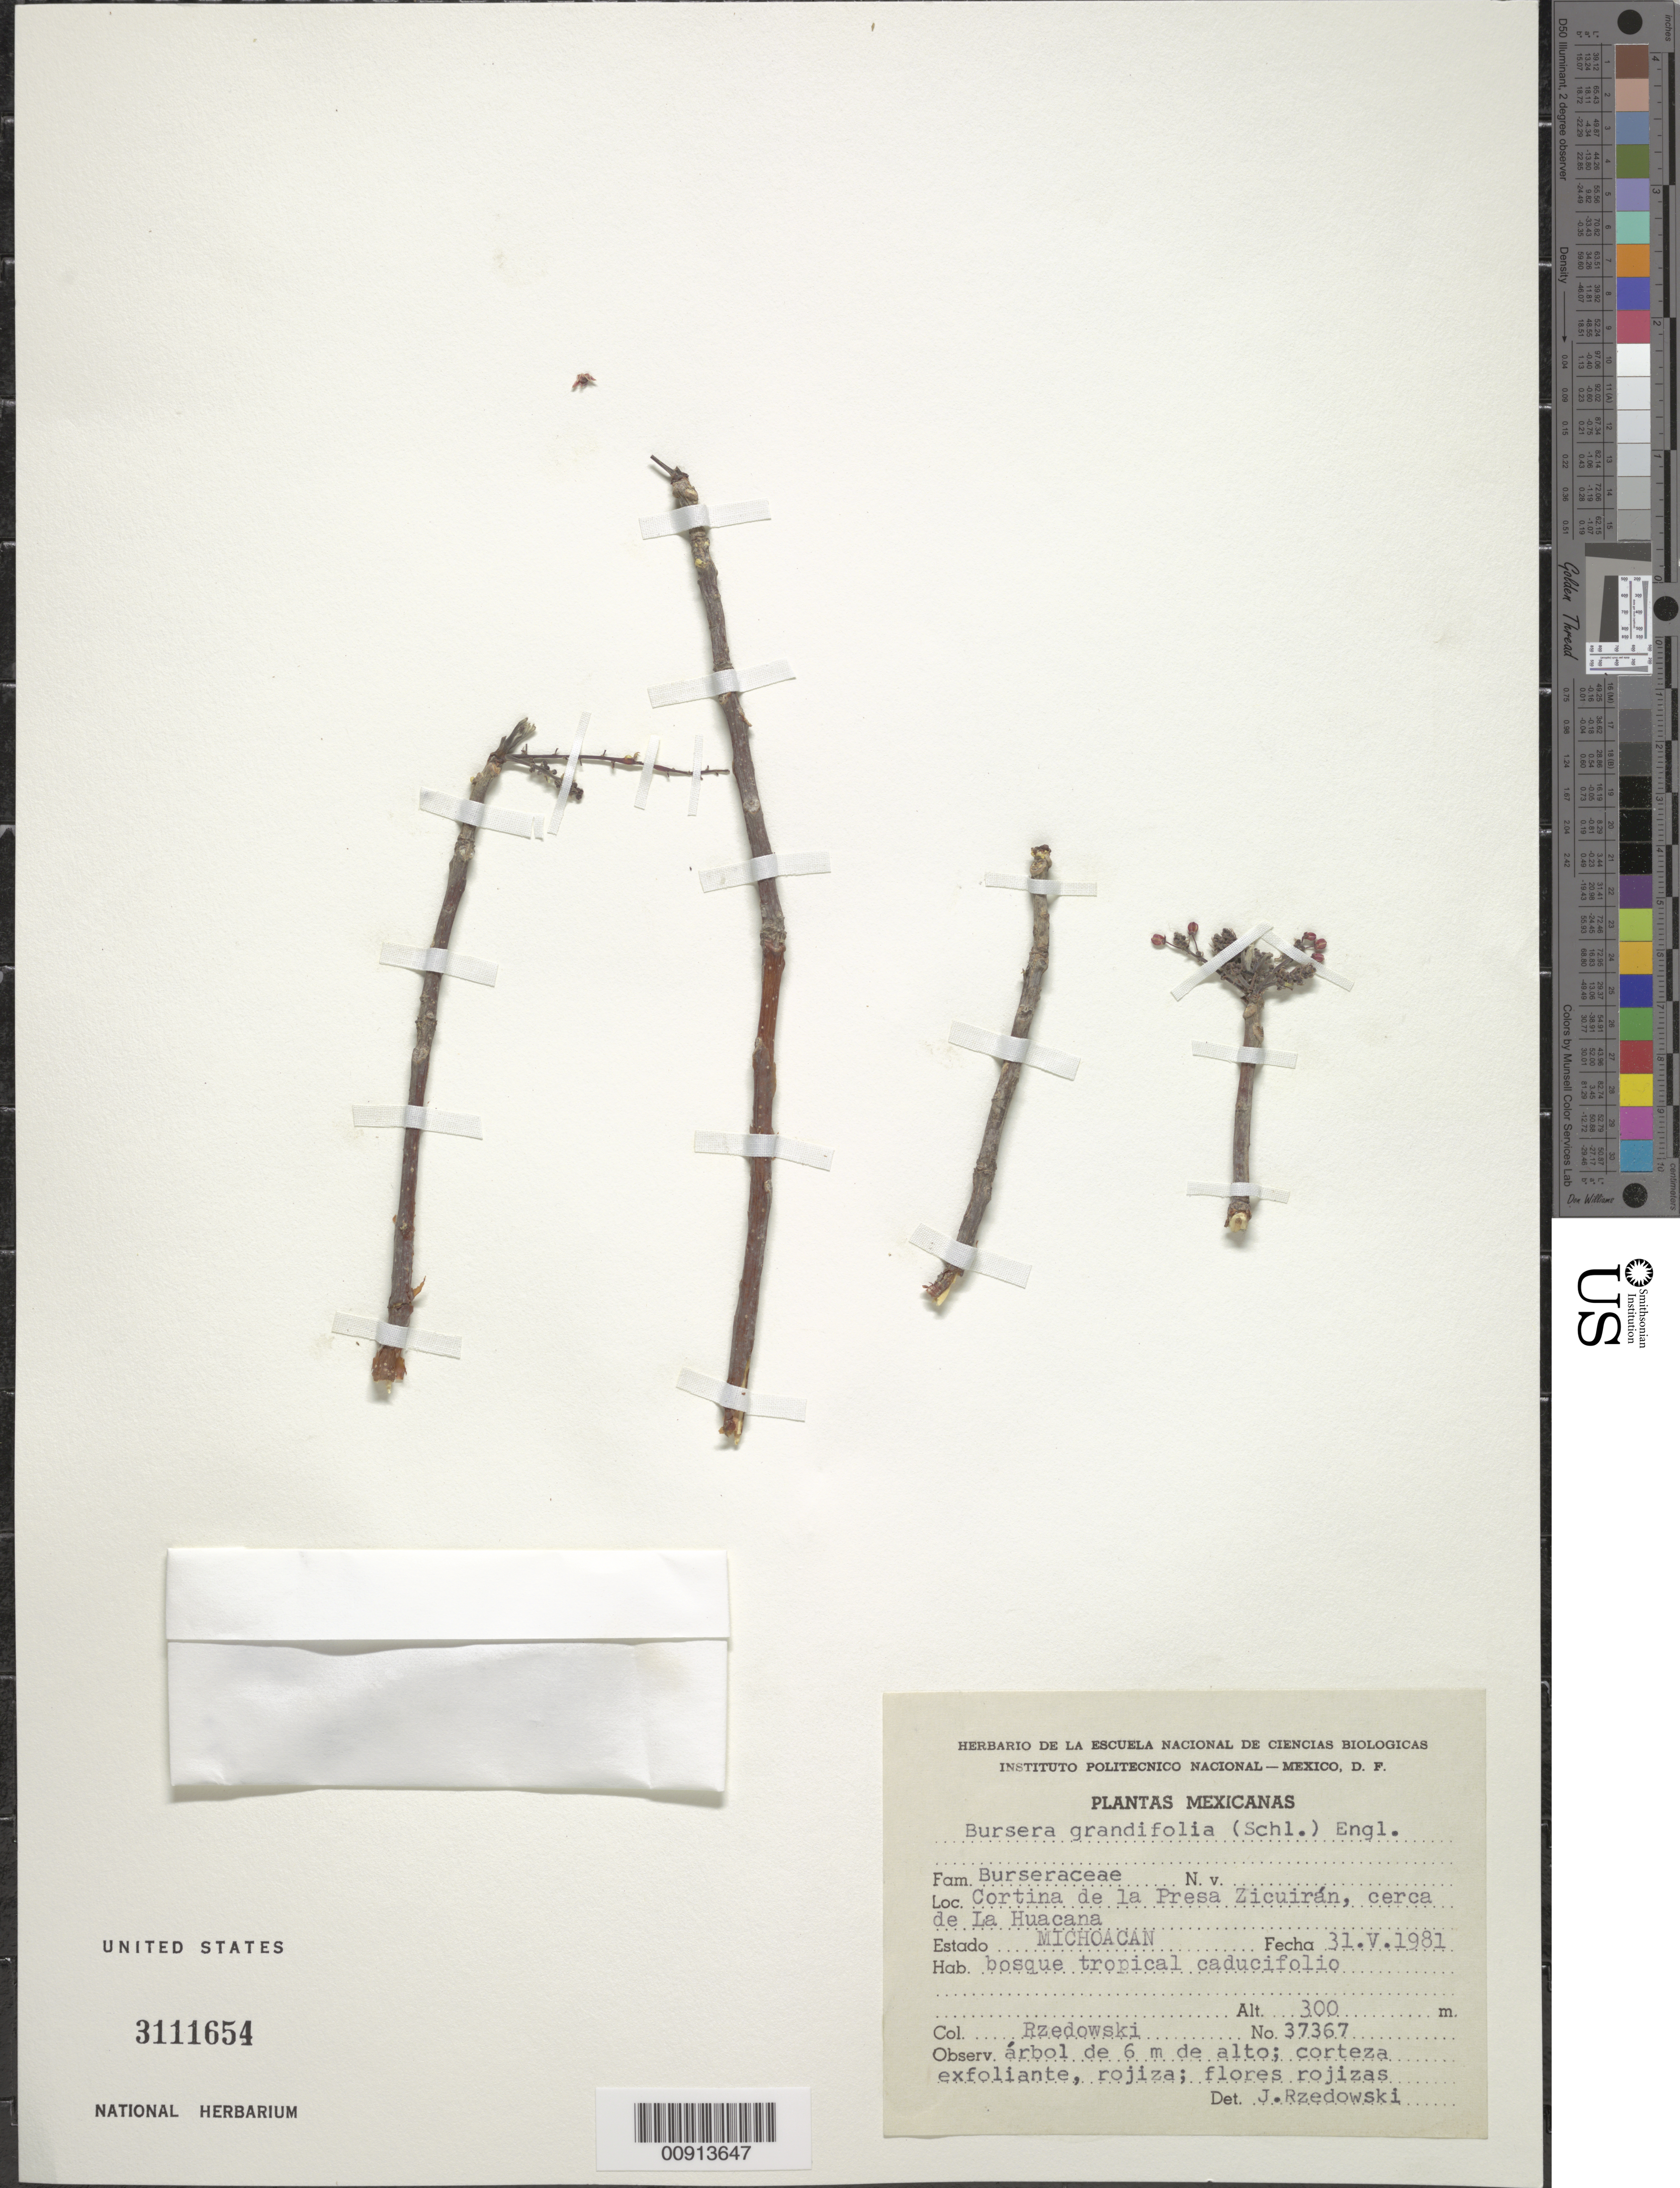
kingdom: Plantae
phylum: Tracheophyta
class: Magnoliopsida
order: Sapindales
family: Burseraceae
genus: Bursera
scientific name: Bursera grandifolia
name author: (Schltdl.) Engl.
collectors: J. Rzedowski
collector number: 37367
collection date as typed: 31 May 1981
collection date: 1981-05-31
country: Mexico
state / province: Michoacán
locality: Cortina de la Presa Zicuirán, cerca de La Huacana, Estado Michoacán.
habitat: Bosque tropical caducifolio.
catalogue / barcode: US 3111654